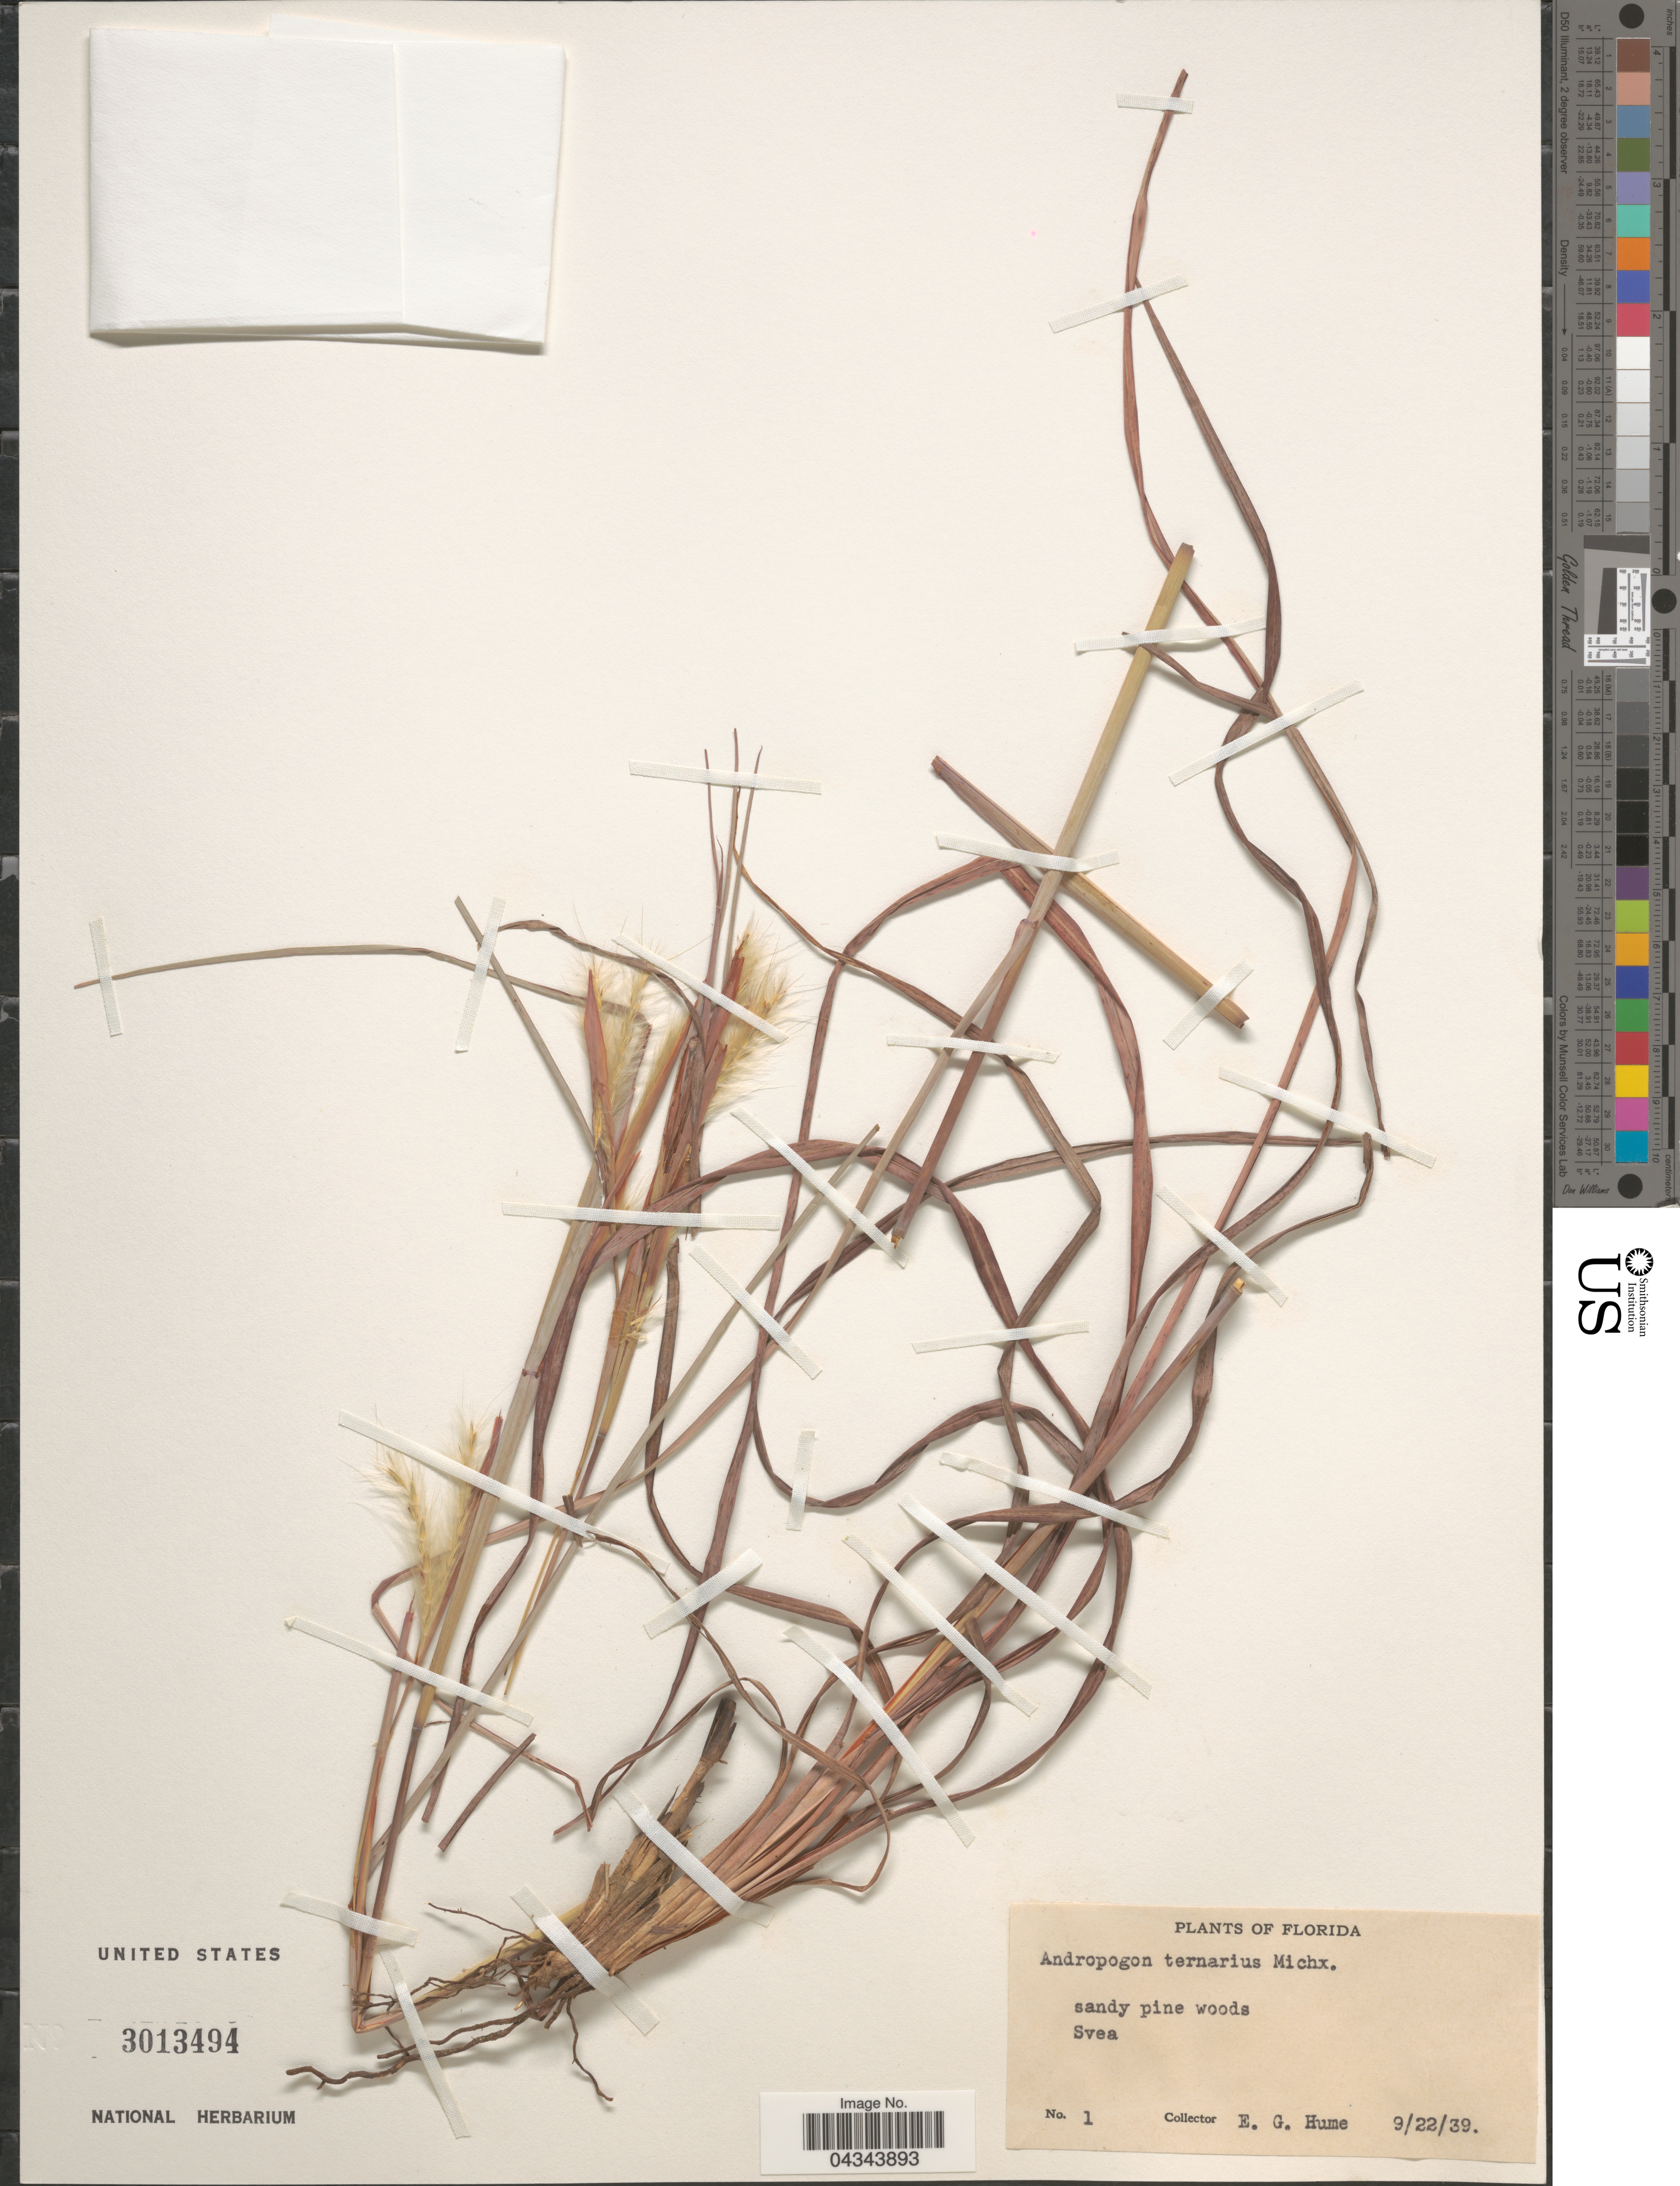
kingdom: Plantae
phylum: Tracheophyta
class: Liliopsida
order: Poales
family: Poaceae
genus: Andropogon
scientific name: Andropogon ternarius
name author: Michx.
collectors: E. Hume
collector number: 1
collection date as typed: Transcribed d/m/y: 22/9/39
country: United States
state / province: Florida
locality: Sandy pine woods. Svea.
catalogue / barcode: US 3013494